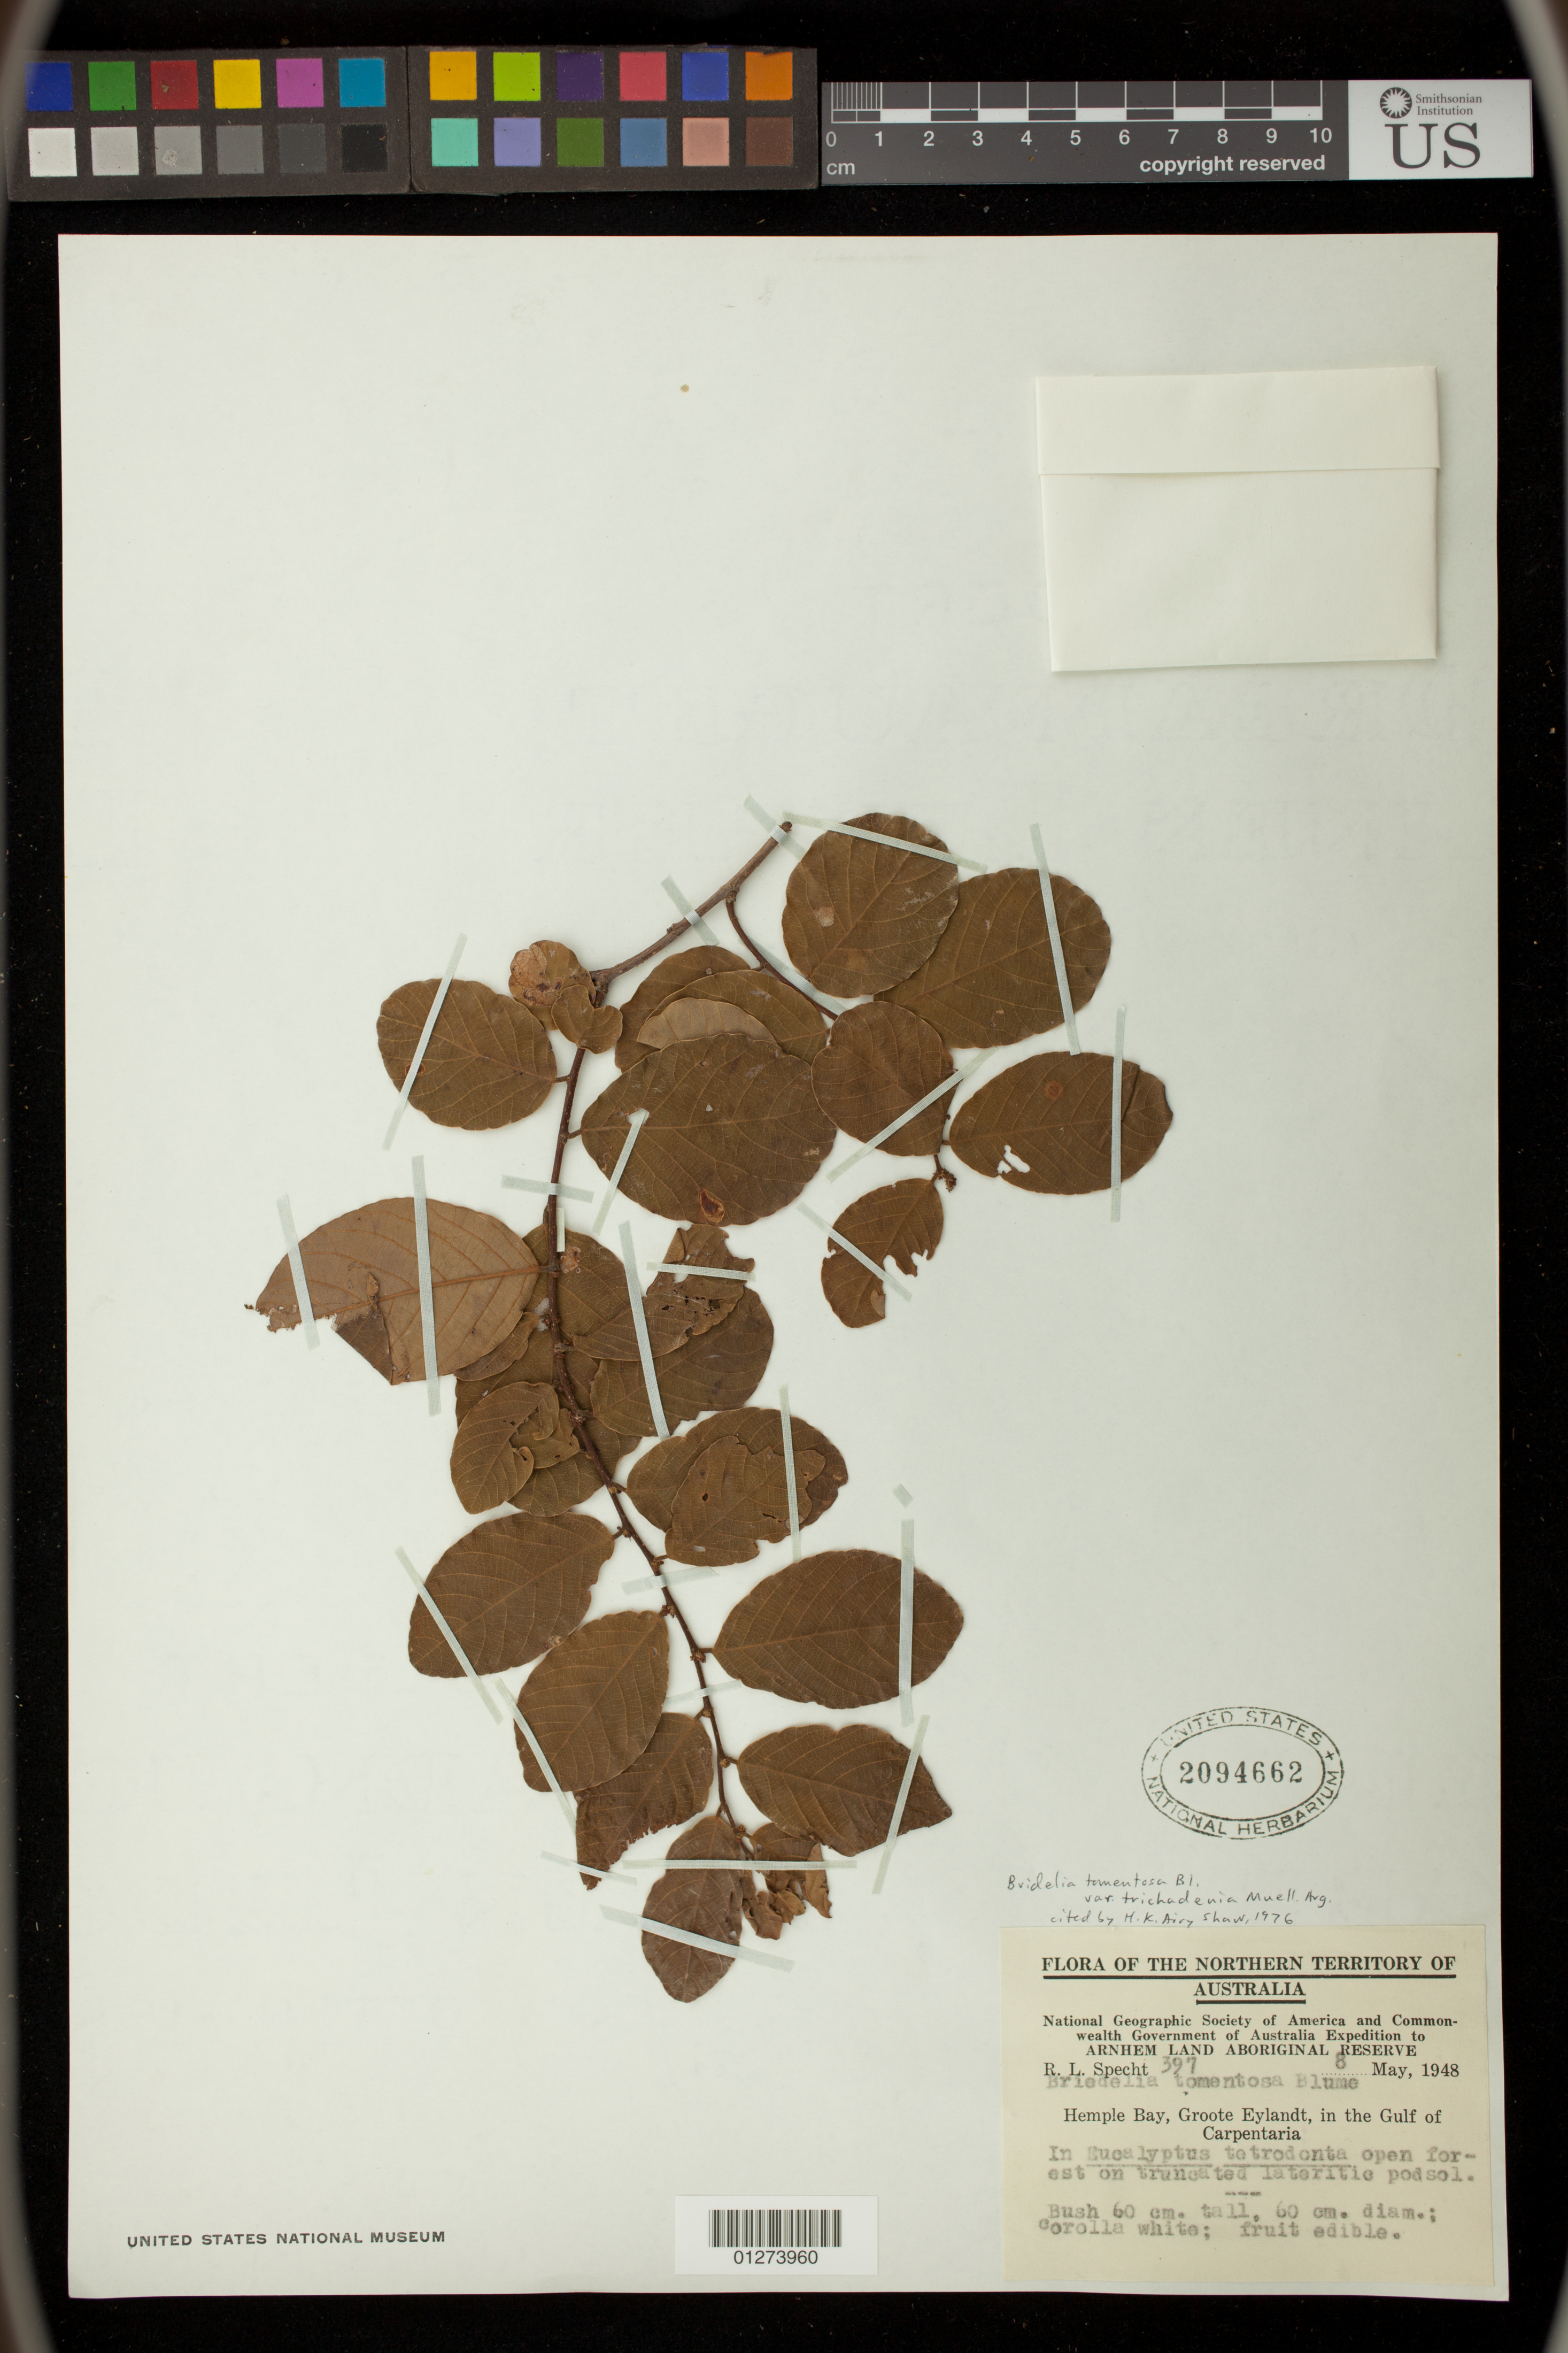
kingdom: Plantae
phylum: Tracheophyta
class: Magnoliopsida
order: Malpighiales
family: Phyllanthaceae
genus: Bridelia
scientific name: Bridelia tomentosa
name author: Blume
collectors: R. L. Specht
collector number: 397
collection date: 1948-05-08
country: Australia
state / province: Northern Territory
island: Groote Eylandt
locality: Hemple Bay, Groote Eylandt, in the Gulf of Carpenteria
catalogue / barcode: US 2094662